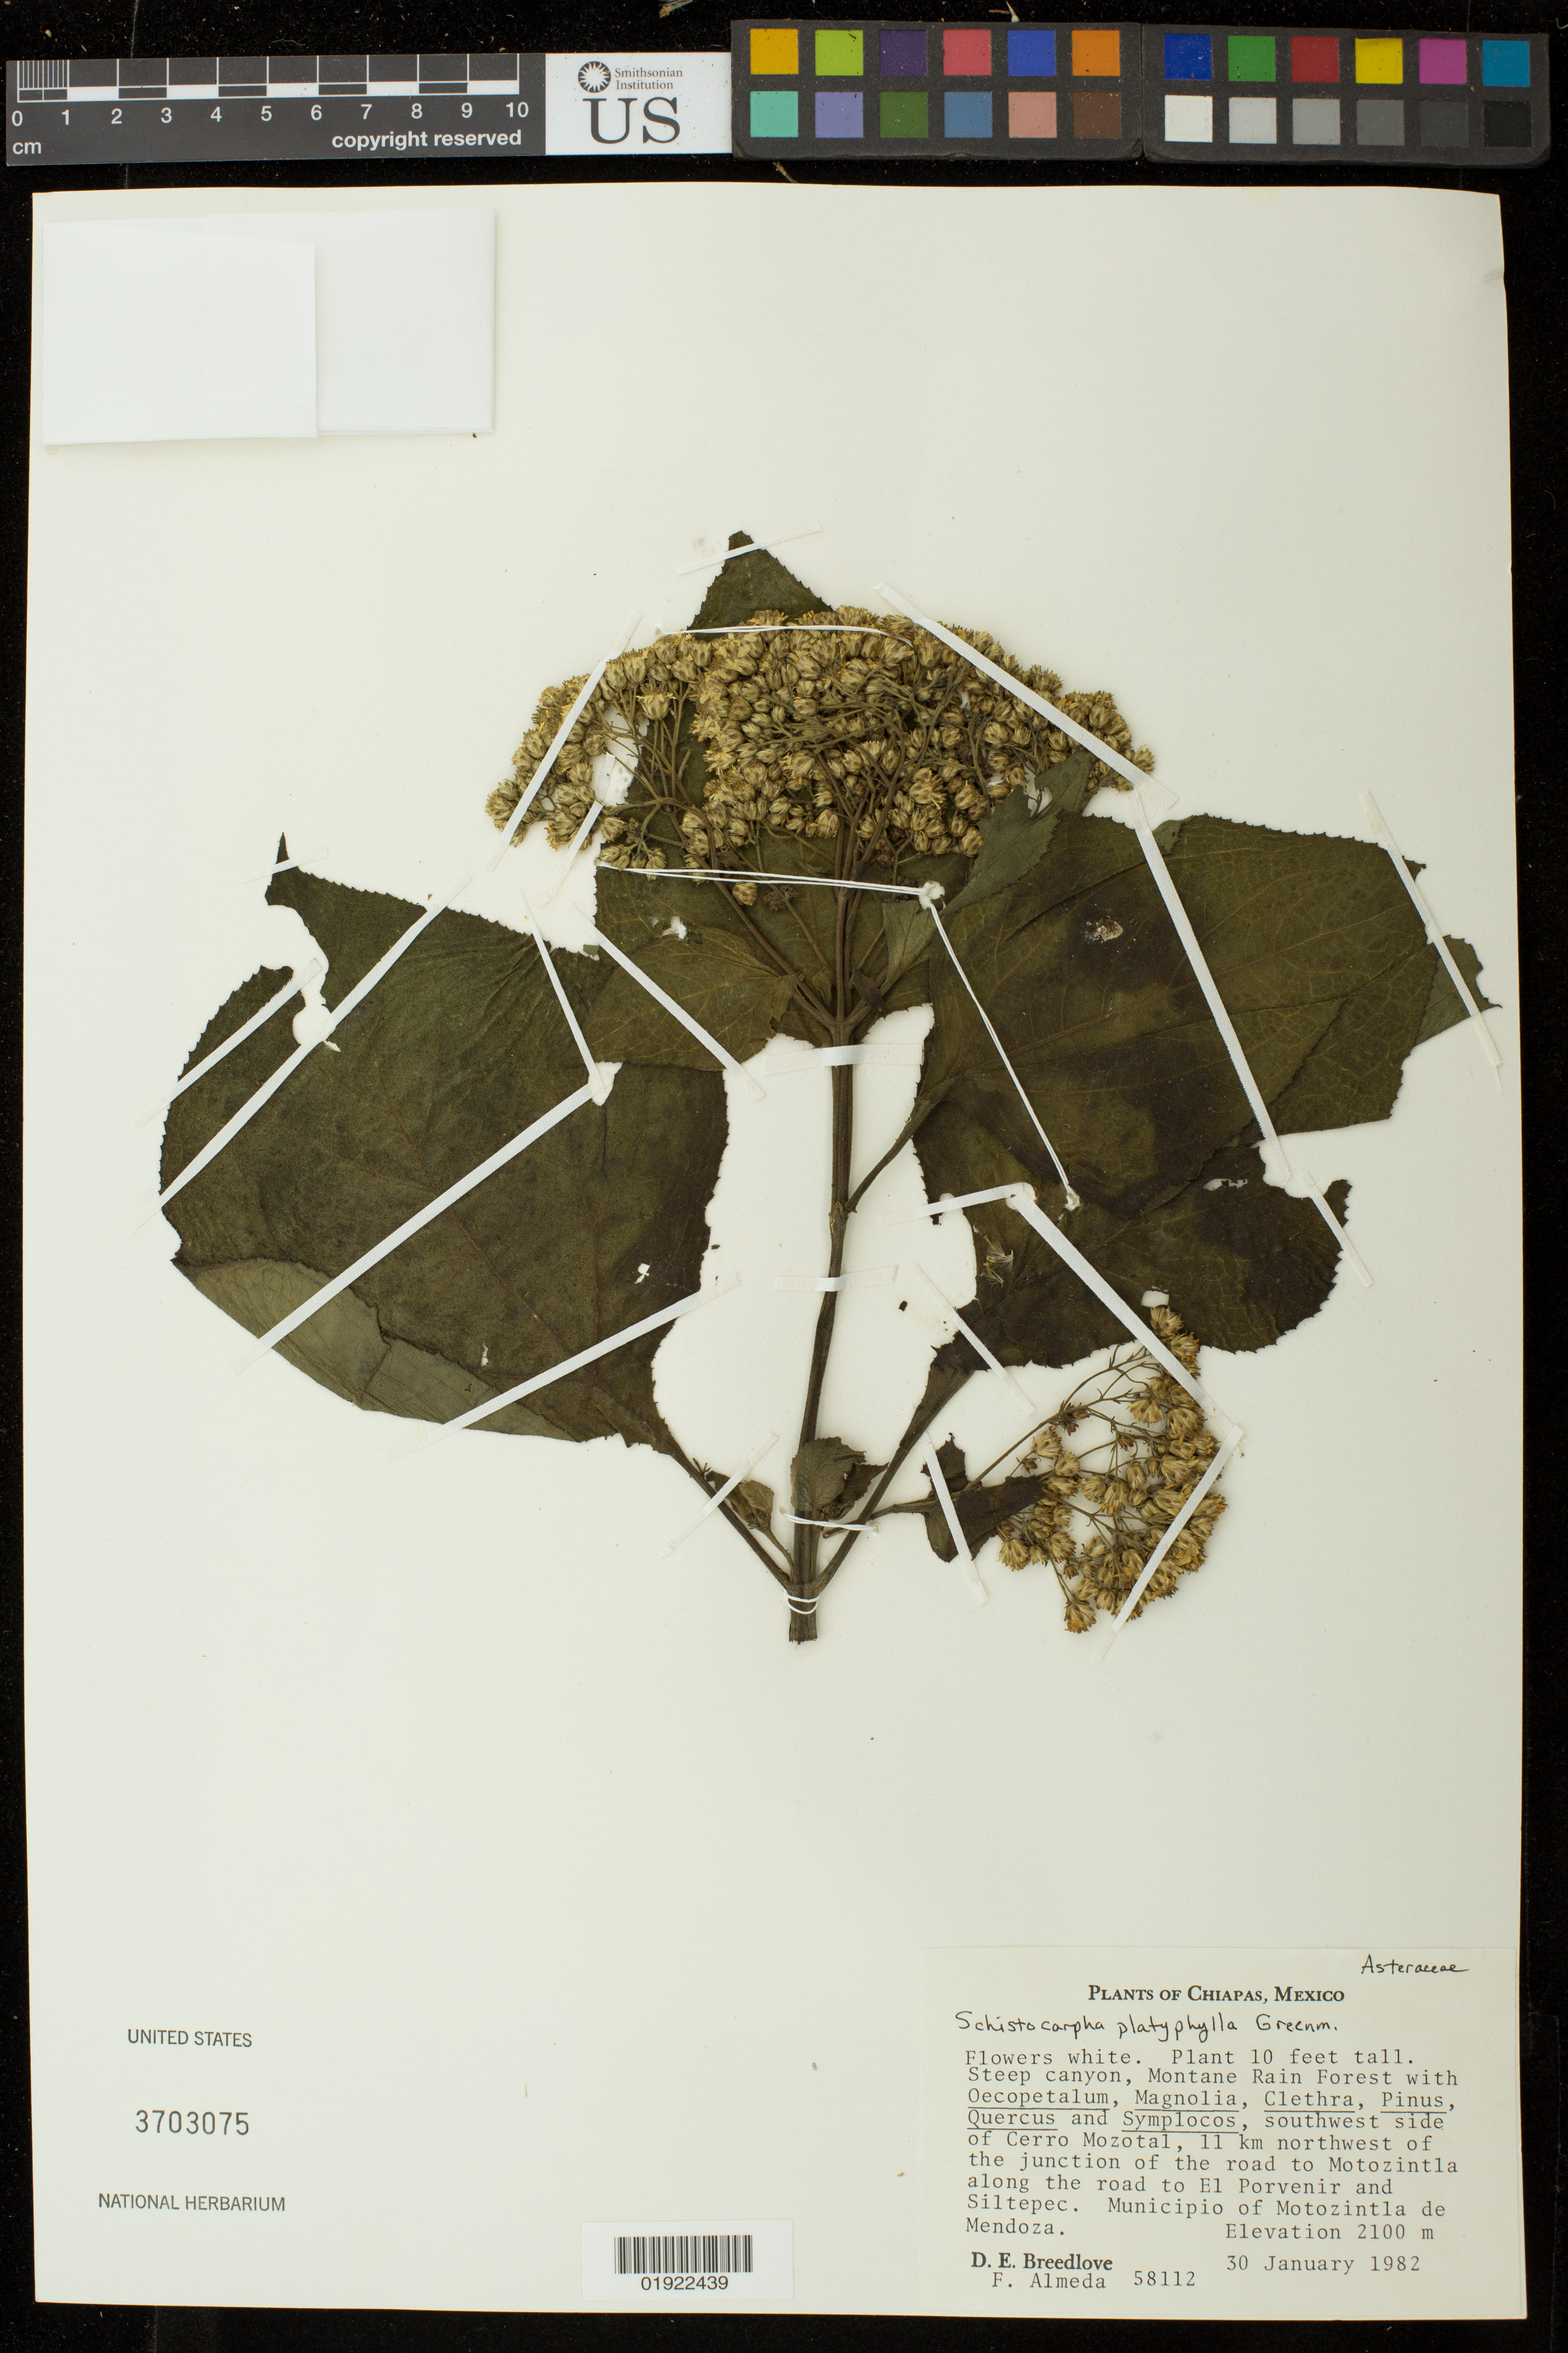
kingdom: Plantae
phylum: Tracheophyta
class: Magnoliopsida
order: Asterales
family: Asteraceae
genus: Schistocarpha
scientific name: Schistocarpha platyphylla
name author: Greenm.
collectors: D. E. Breedlove & F. Almeda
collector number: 58112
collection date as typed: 30 January 1982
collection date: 1982-01-30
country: Mexico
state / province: Chiapas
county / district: Motozintla de Mendoza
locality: southwest side of Cerro Mozotal, 11 km northwest of the junction of the road to Motozintla along the road to El Porvenir and Siltepec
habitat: steep canyon, montane rain forest with Oecopetalum, Magnolia, Clethra, Pinus, Quercus and Symplocos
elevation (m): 2100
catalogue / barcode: US 3703075